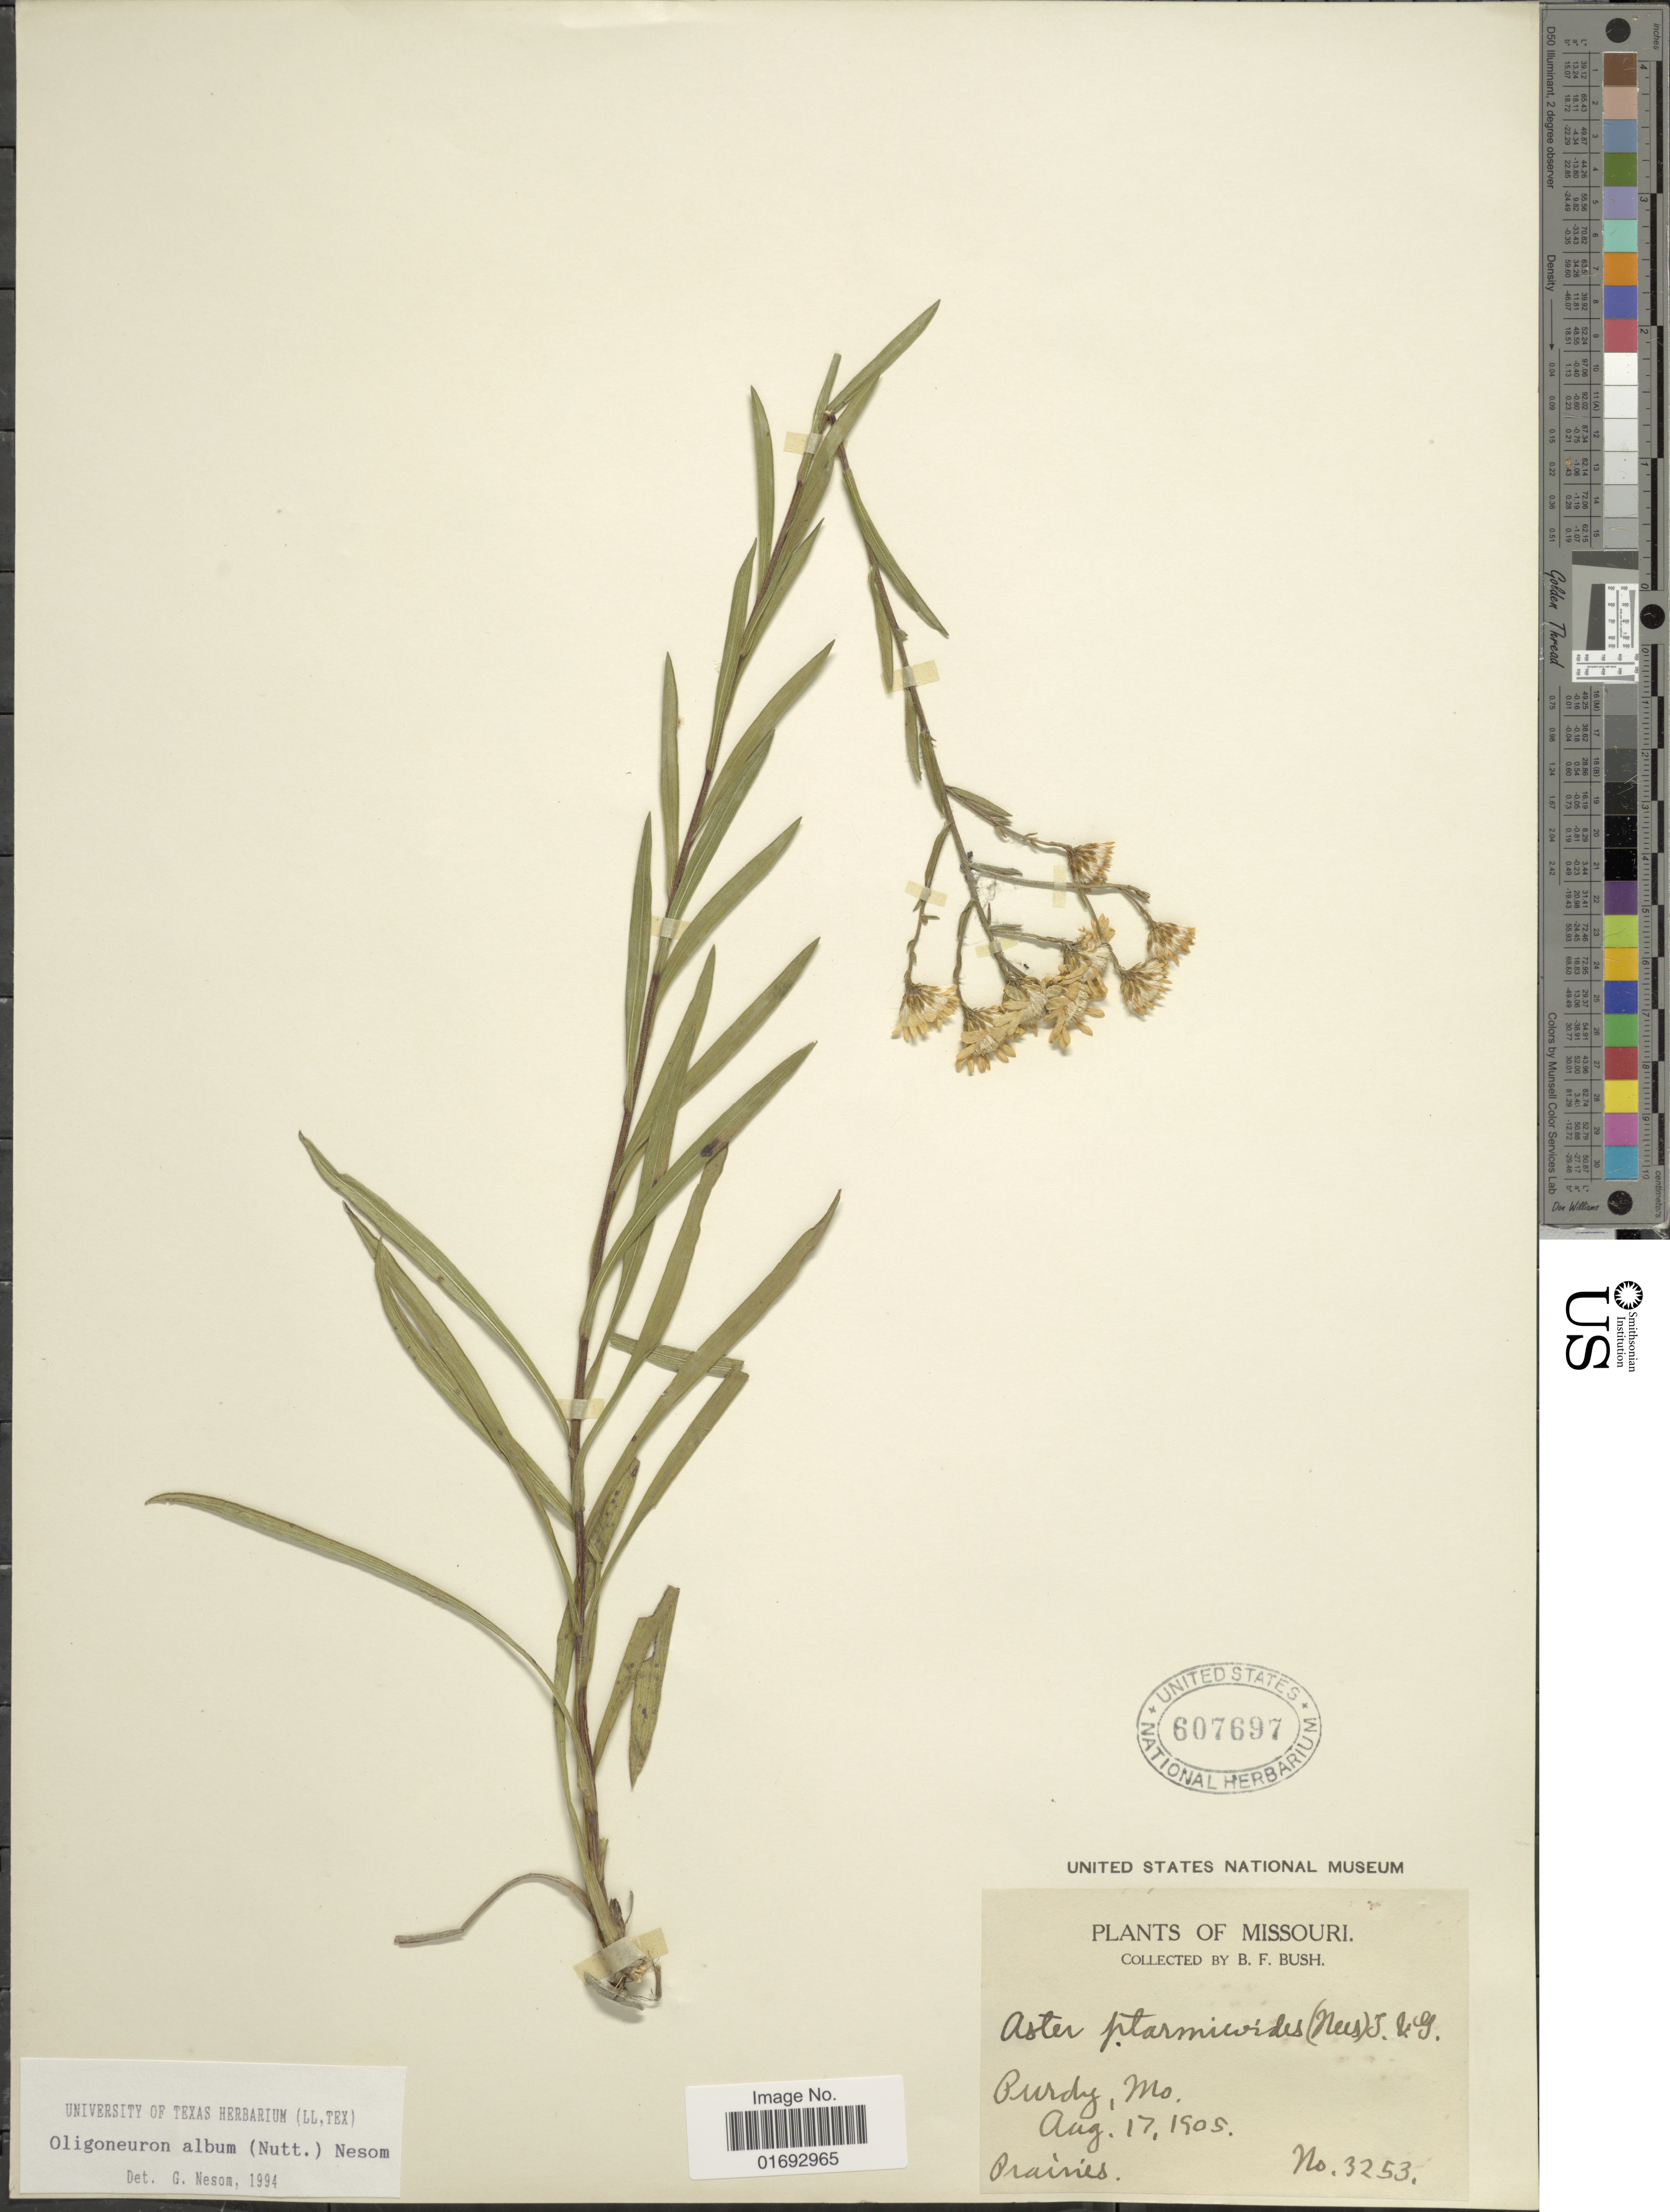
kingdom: Plantae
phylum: Tracheophyta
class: Magnoliopsida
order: Asterales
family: Asteraceae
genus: Oligoneuron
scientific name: Oligoneuron album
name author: (Nutt.) G.L. Nesom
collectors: B. F. Bush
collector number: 3253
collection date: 1905-08-17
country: United States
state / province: Missouri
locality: Purdy, Prairies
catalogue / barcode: US 607697